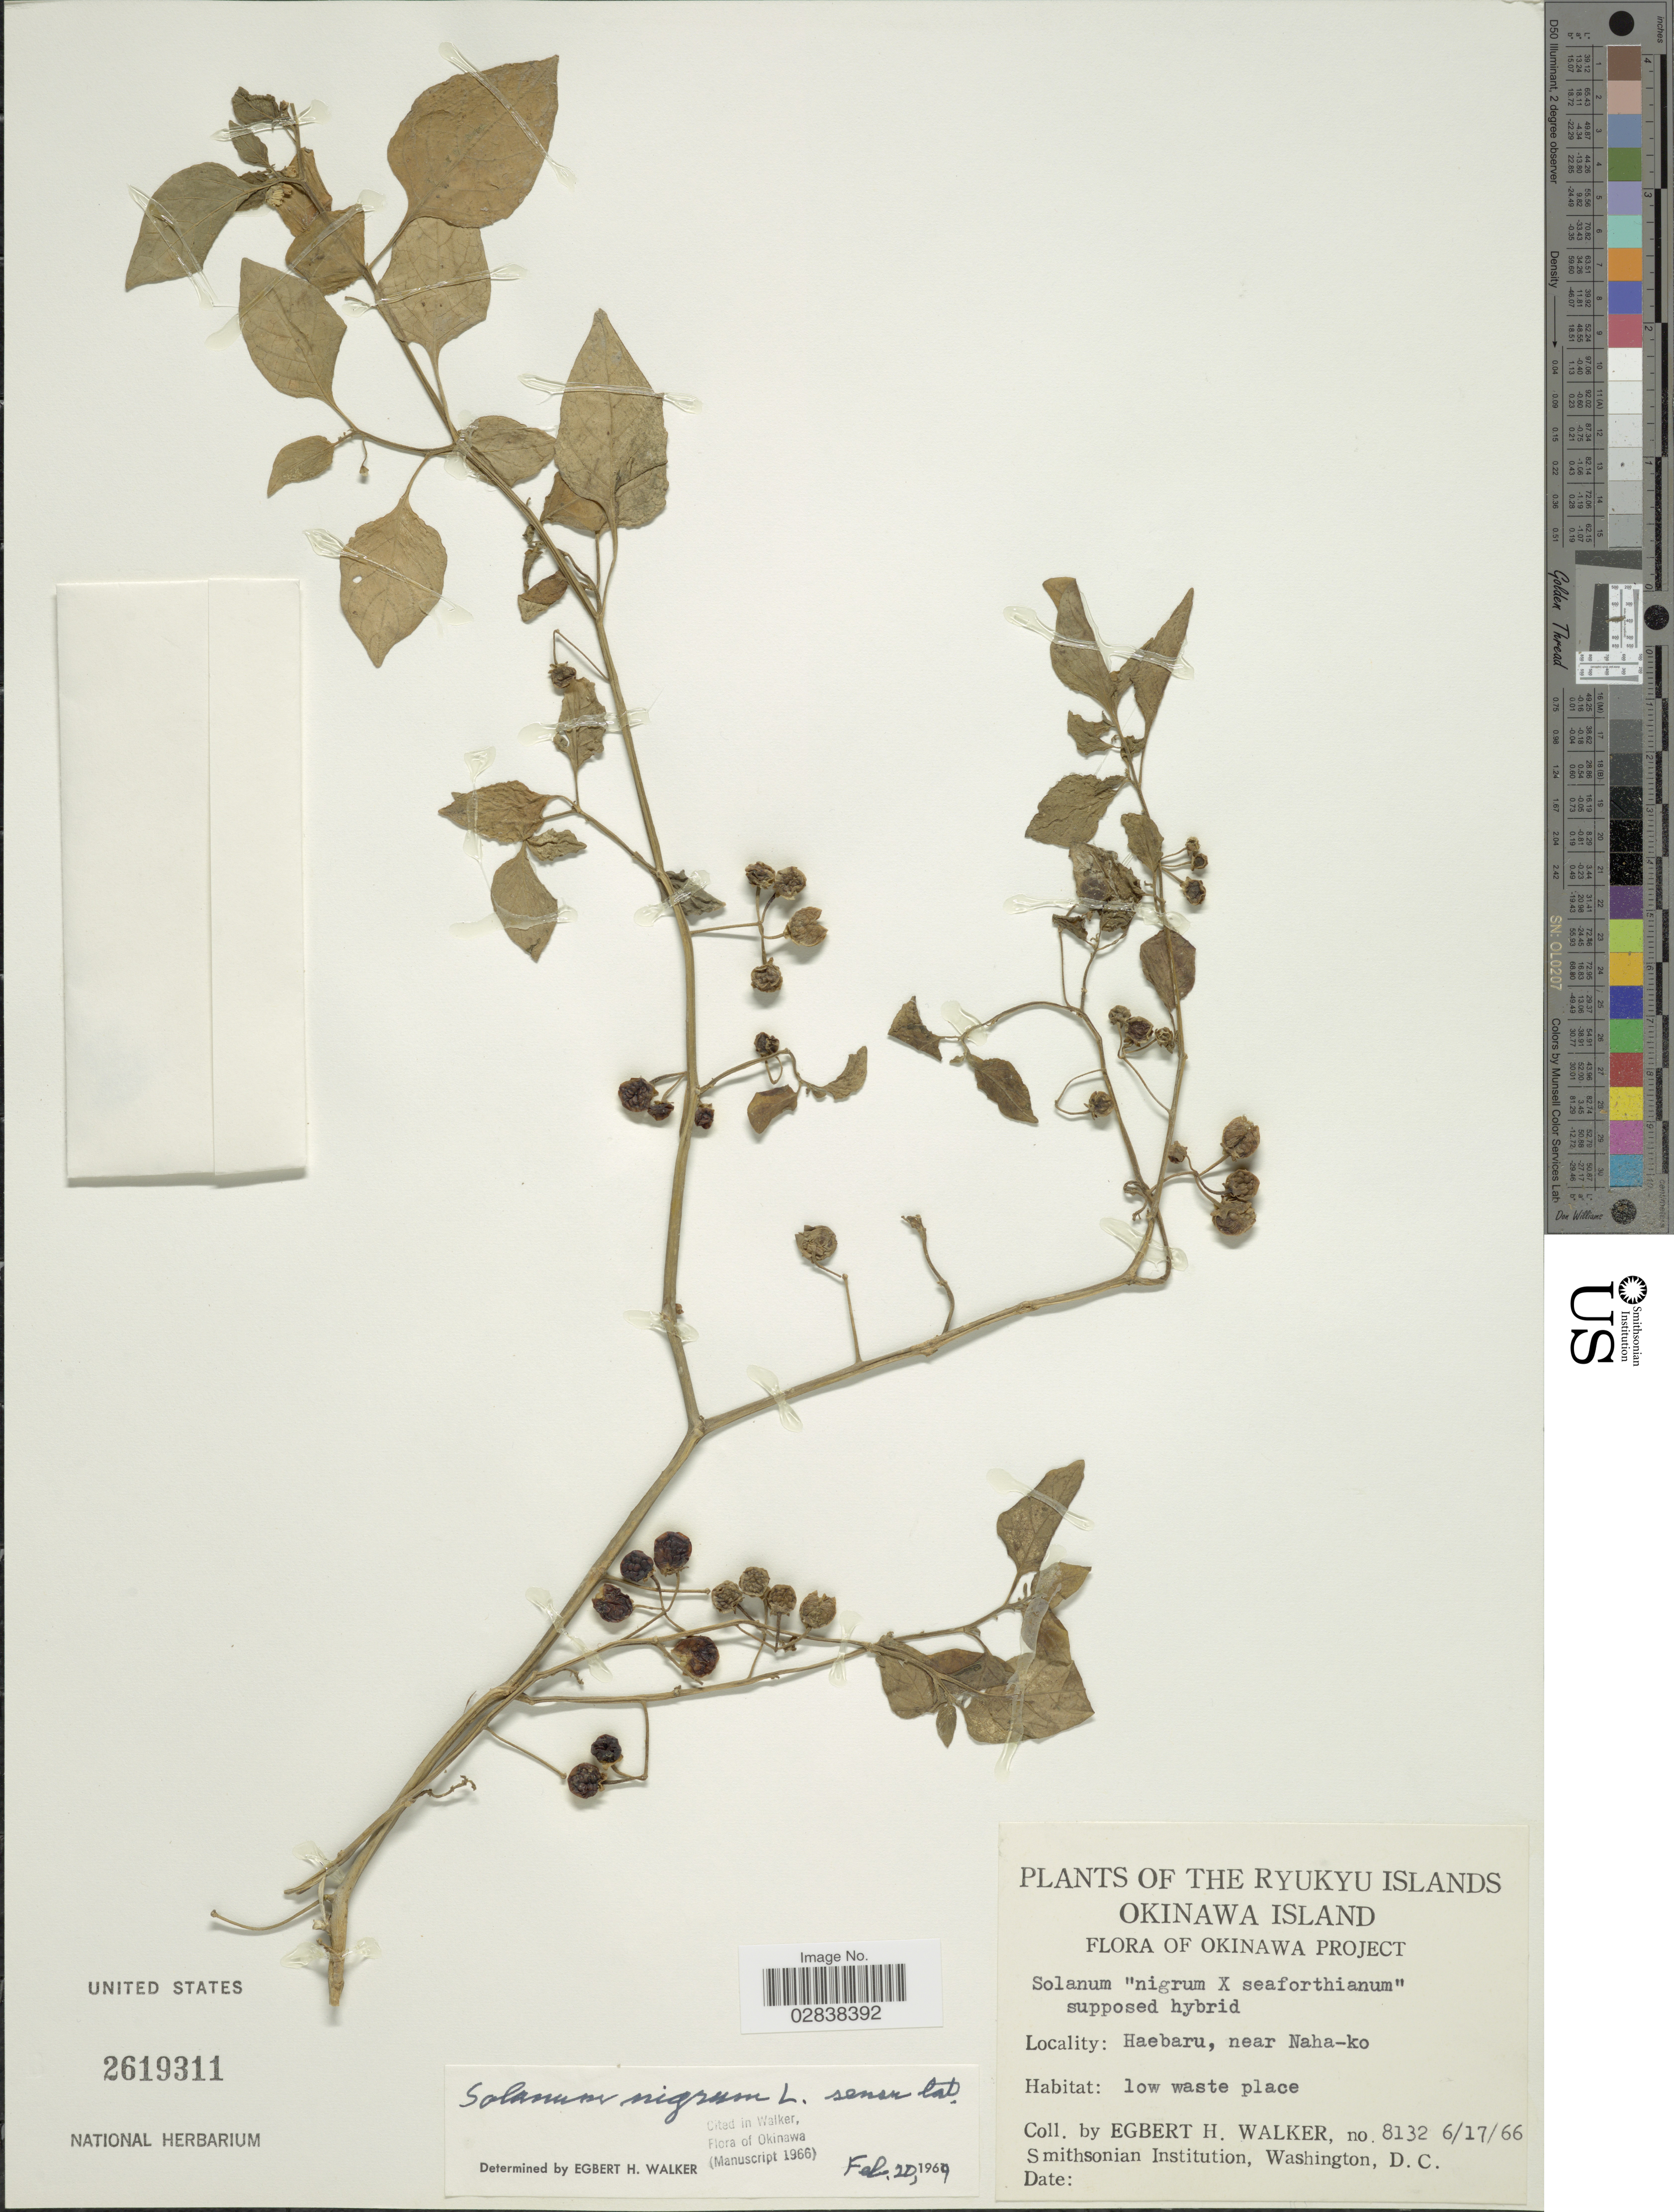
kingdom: Plantae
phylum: Tracheophyta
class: Magnoliopsida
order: Solanales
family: Solanaceae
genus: Solanum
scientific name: Solanum nigrum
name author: L.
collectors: E. H. Walker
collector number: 8132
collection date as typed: Transcribed d/m/y: 17/6/66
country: Japan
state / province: Okinawa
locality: Ryukyu Islands, Okinawa Island, Haebaru, near Naha-ko.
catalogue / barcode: US 2619311